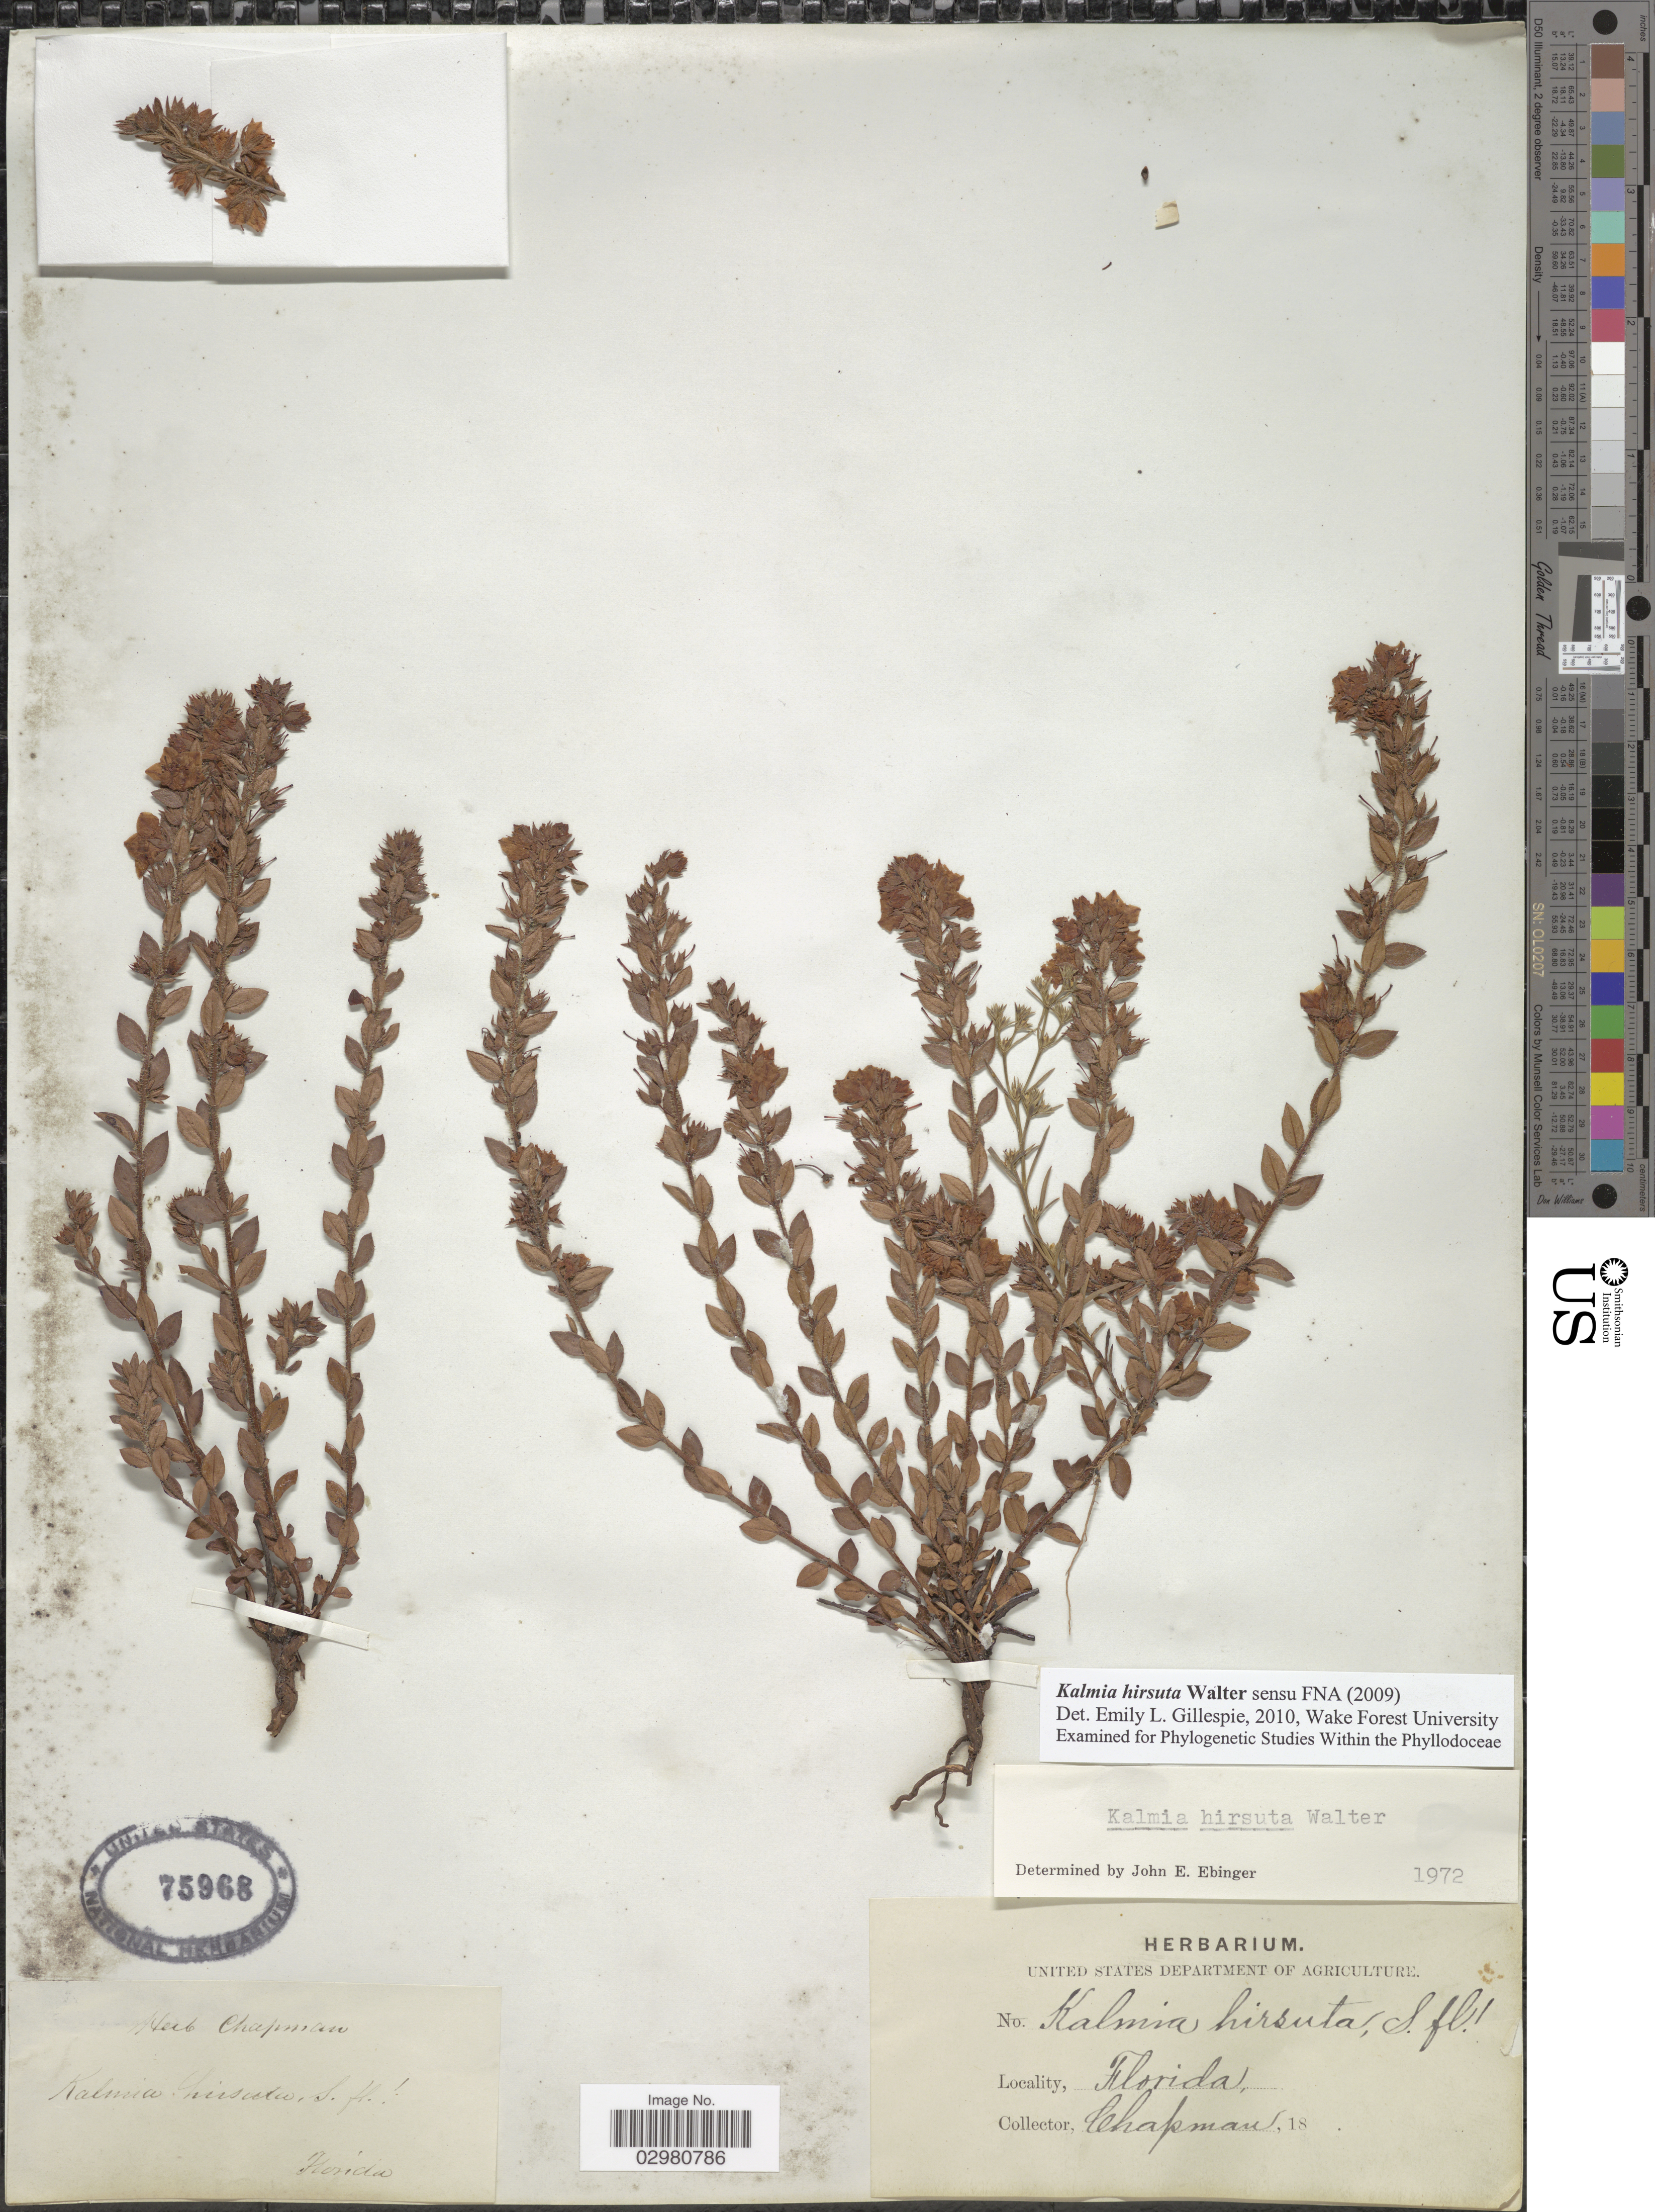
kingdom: Plantae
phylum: Tracheophyta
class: Magnoliopsida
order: Ericales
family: Ericaceae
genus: Kalmia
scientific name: Kalmia hirsuta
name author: Walter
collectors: A. Chapman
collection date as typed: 18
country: United States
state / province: Florida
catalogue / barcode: US 75968